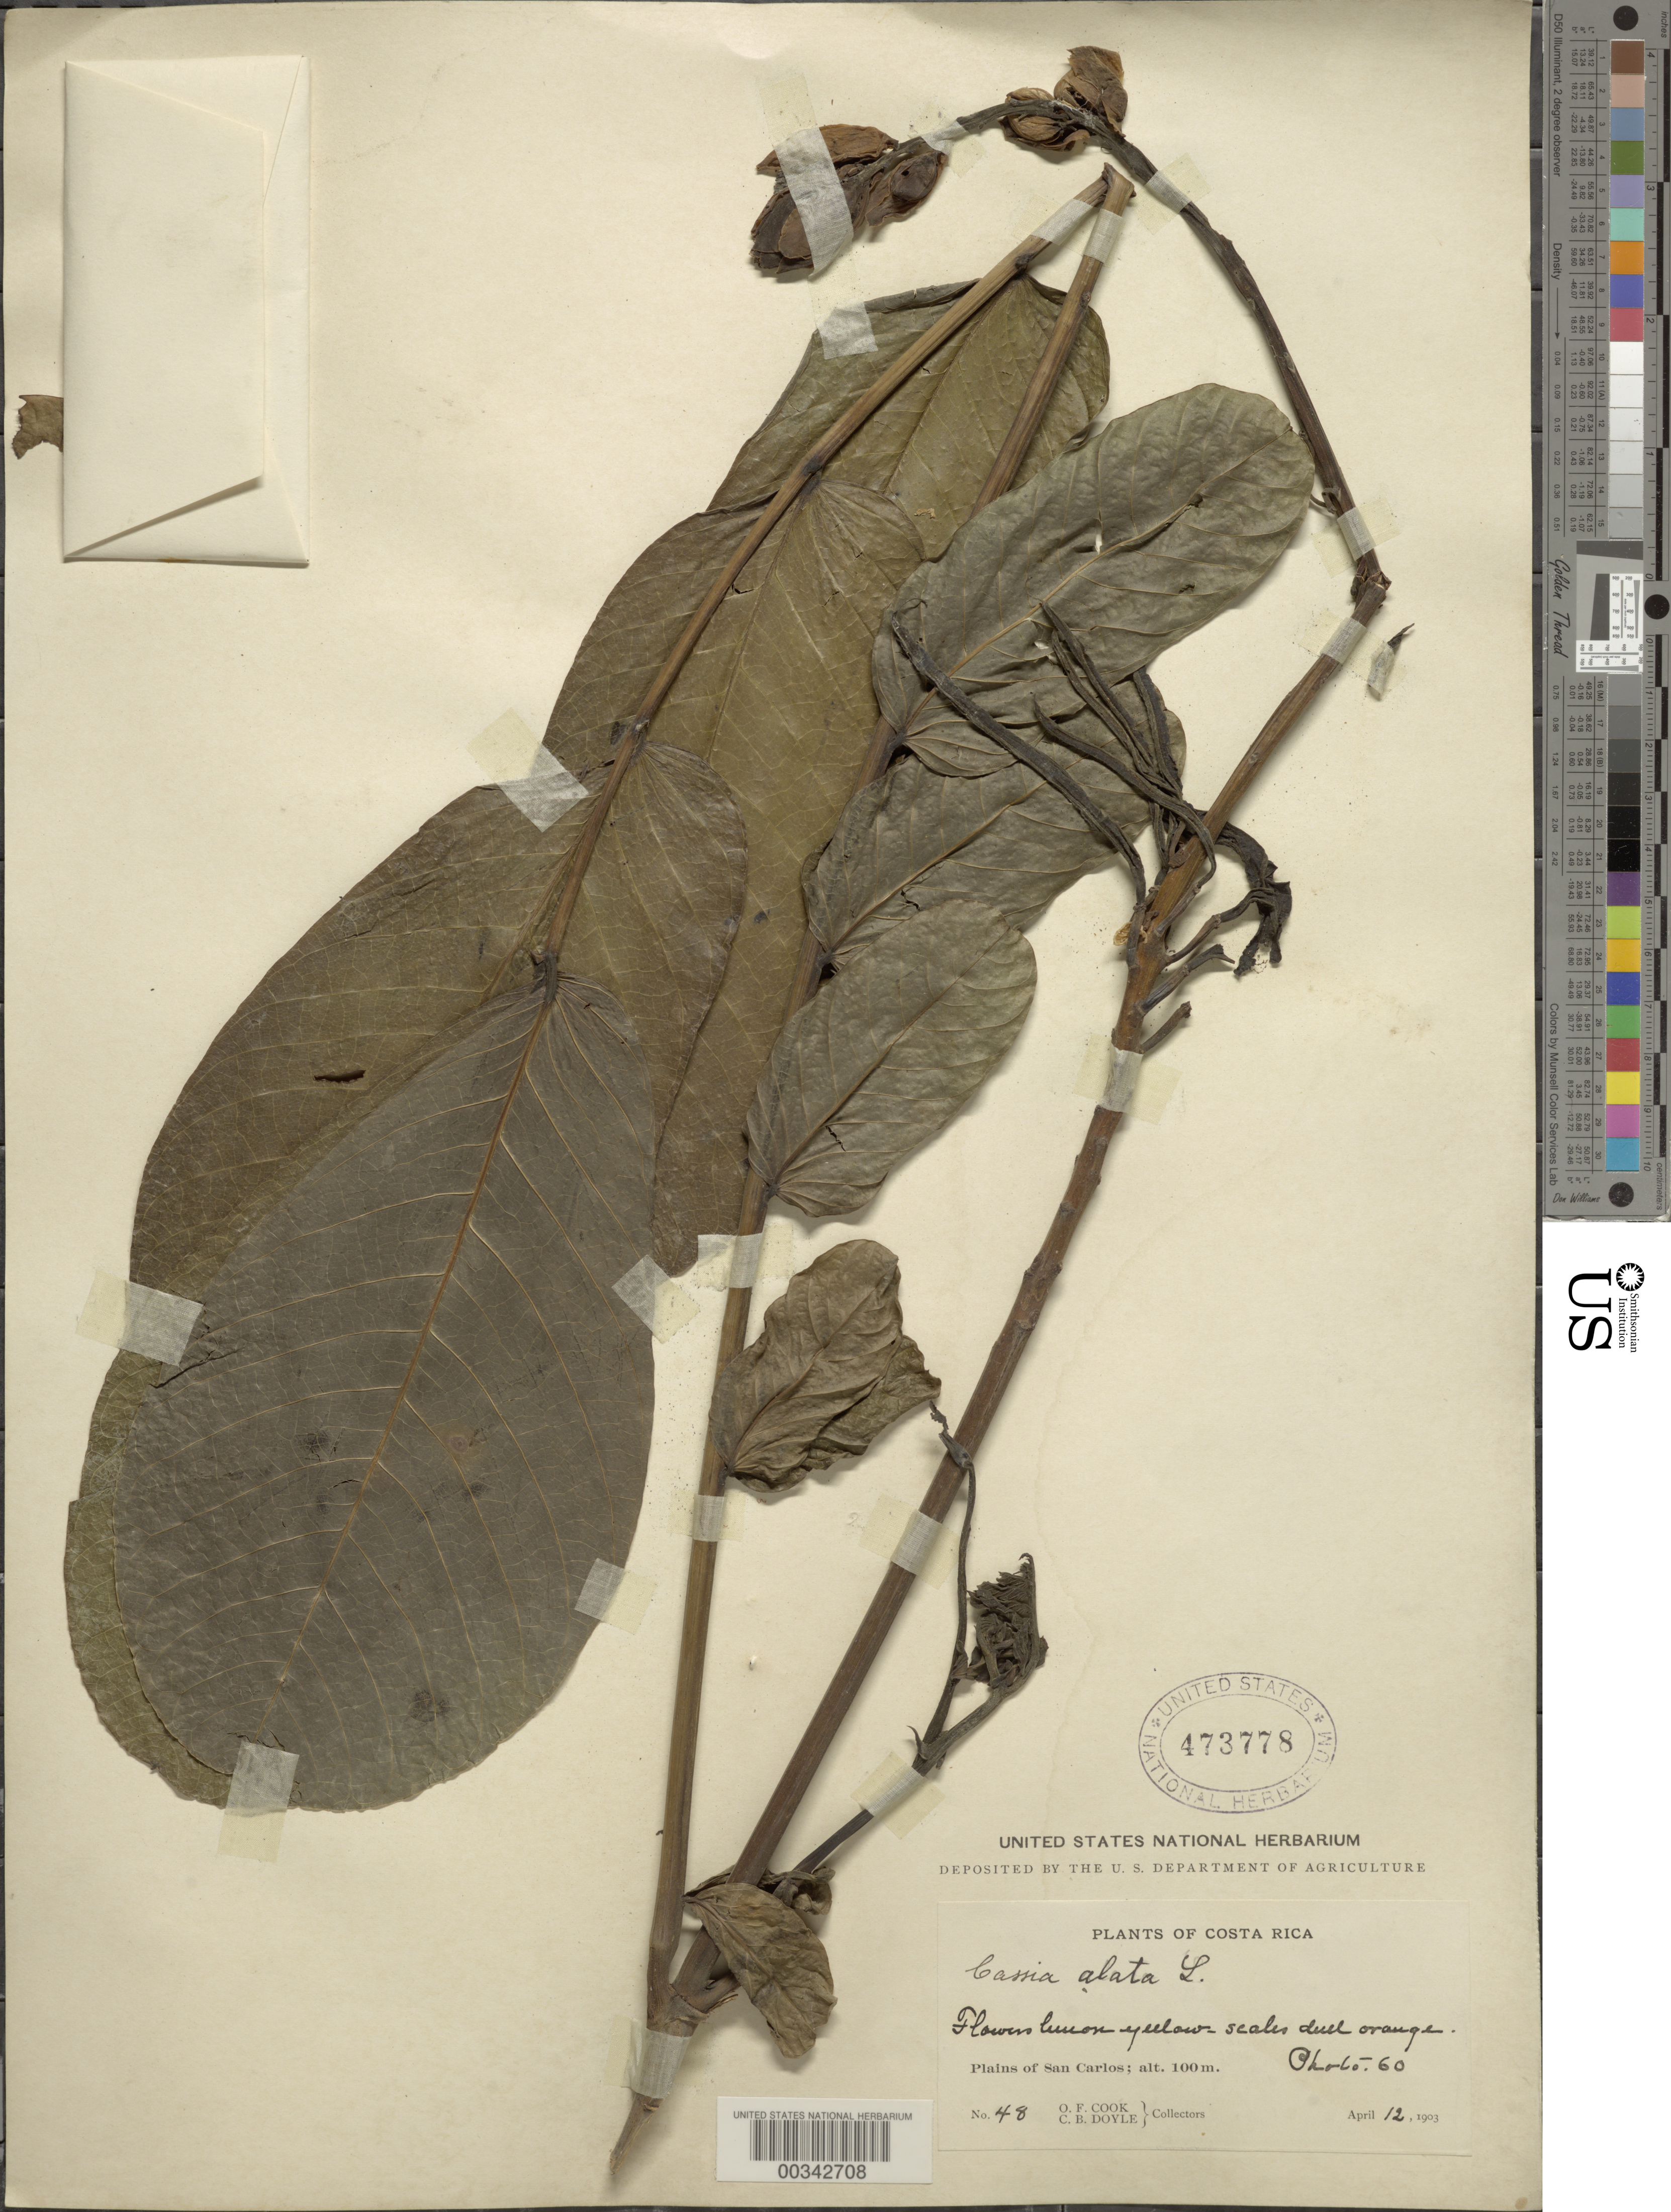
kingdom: Plantae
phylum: Tracheophyta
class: Magnoliopsida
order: Fabales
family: Fabaceae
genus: Senna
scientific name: Senna alata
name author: (L.) Roxb.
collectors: O. F. Cook & C. Doyle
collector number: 48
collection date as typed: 12 Apr 1903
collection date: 1903-04-12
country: Costa Rica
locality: Plains of San Carlos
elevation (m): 100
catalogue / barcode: US 473778